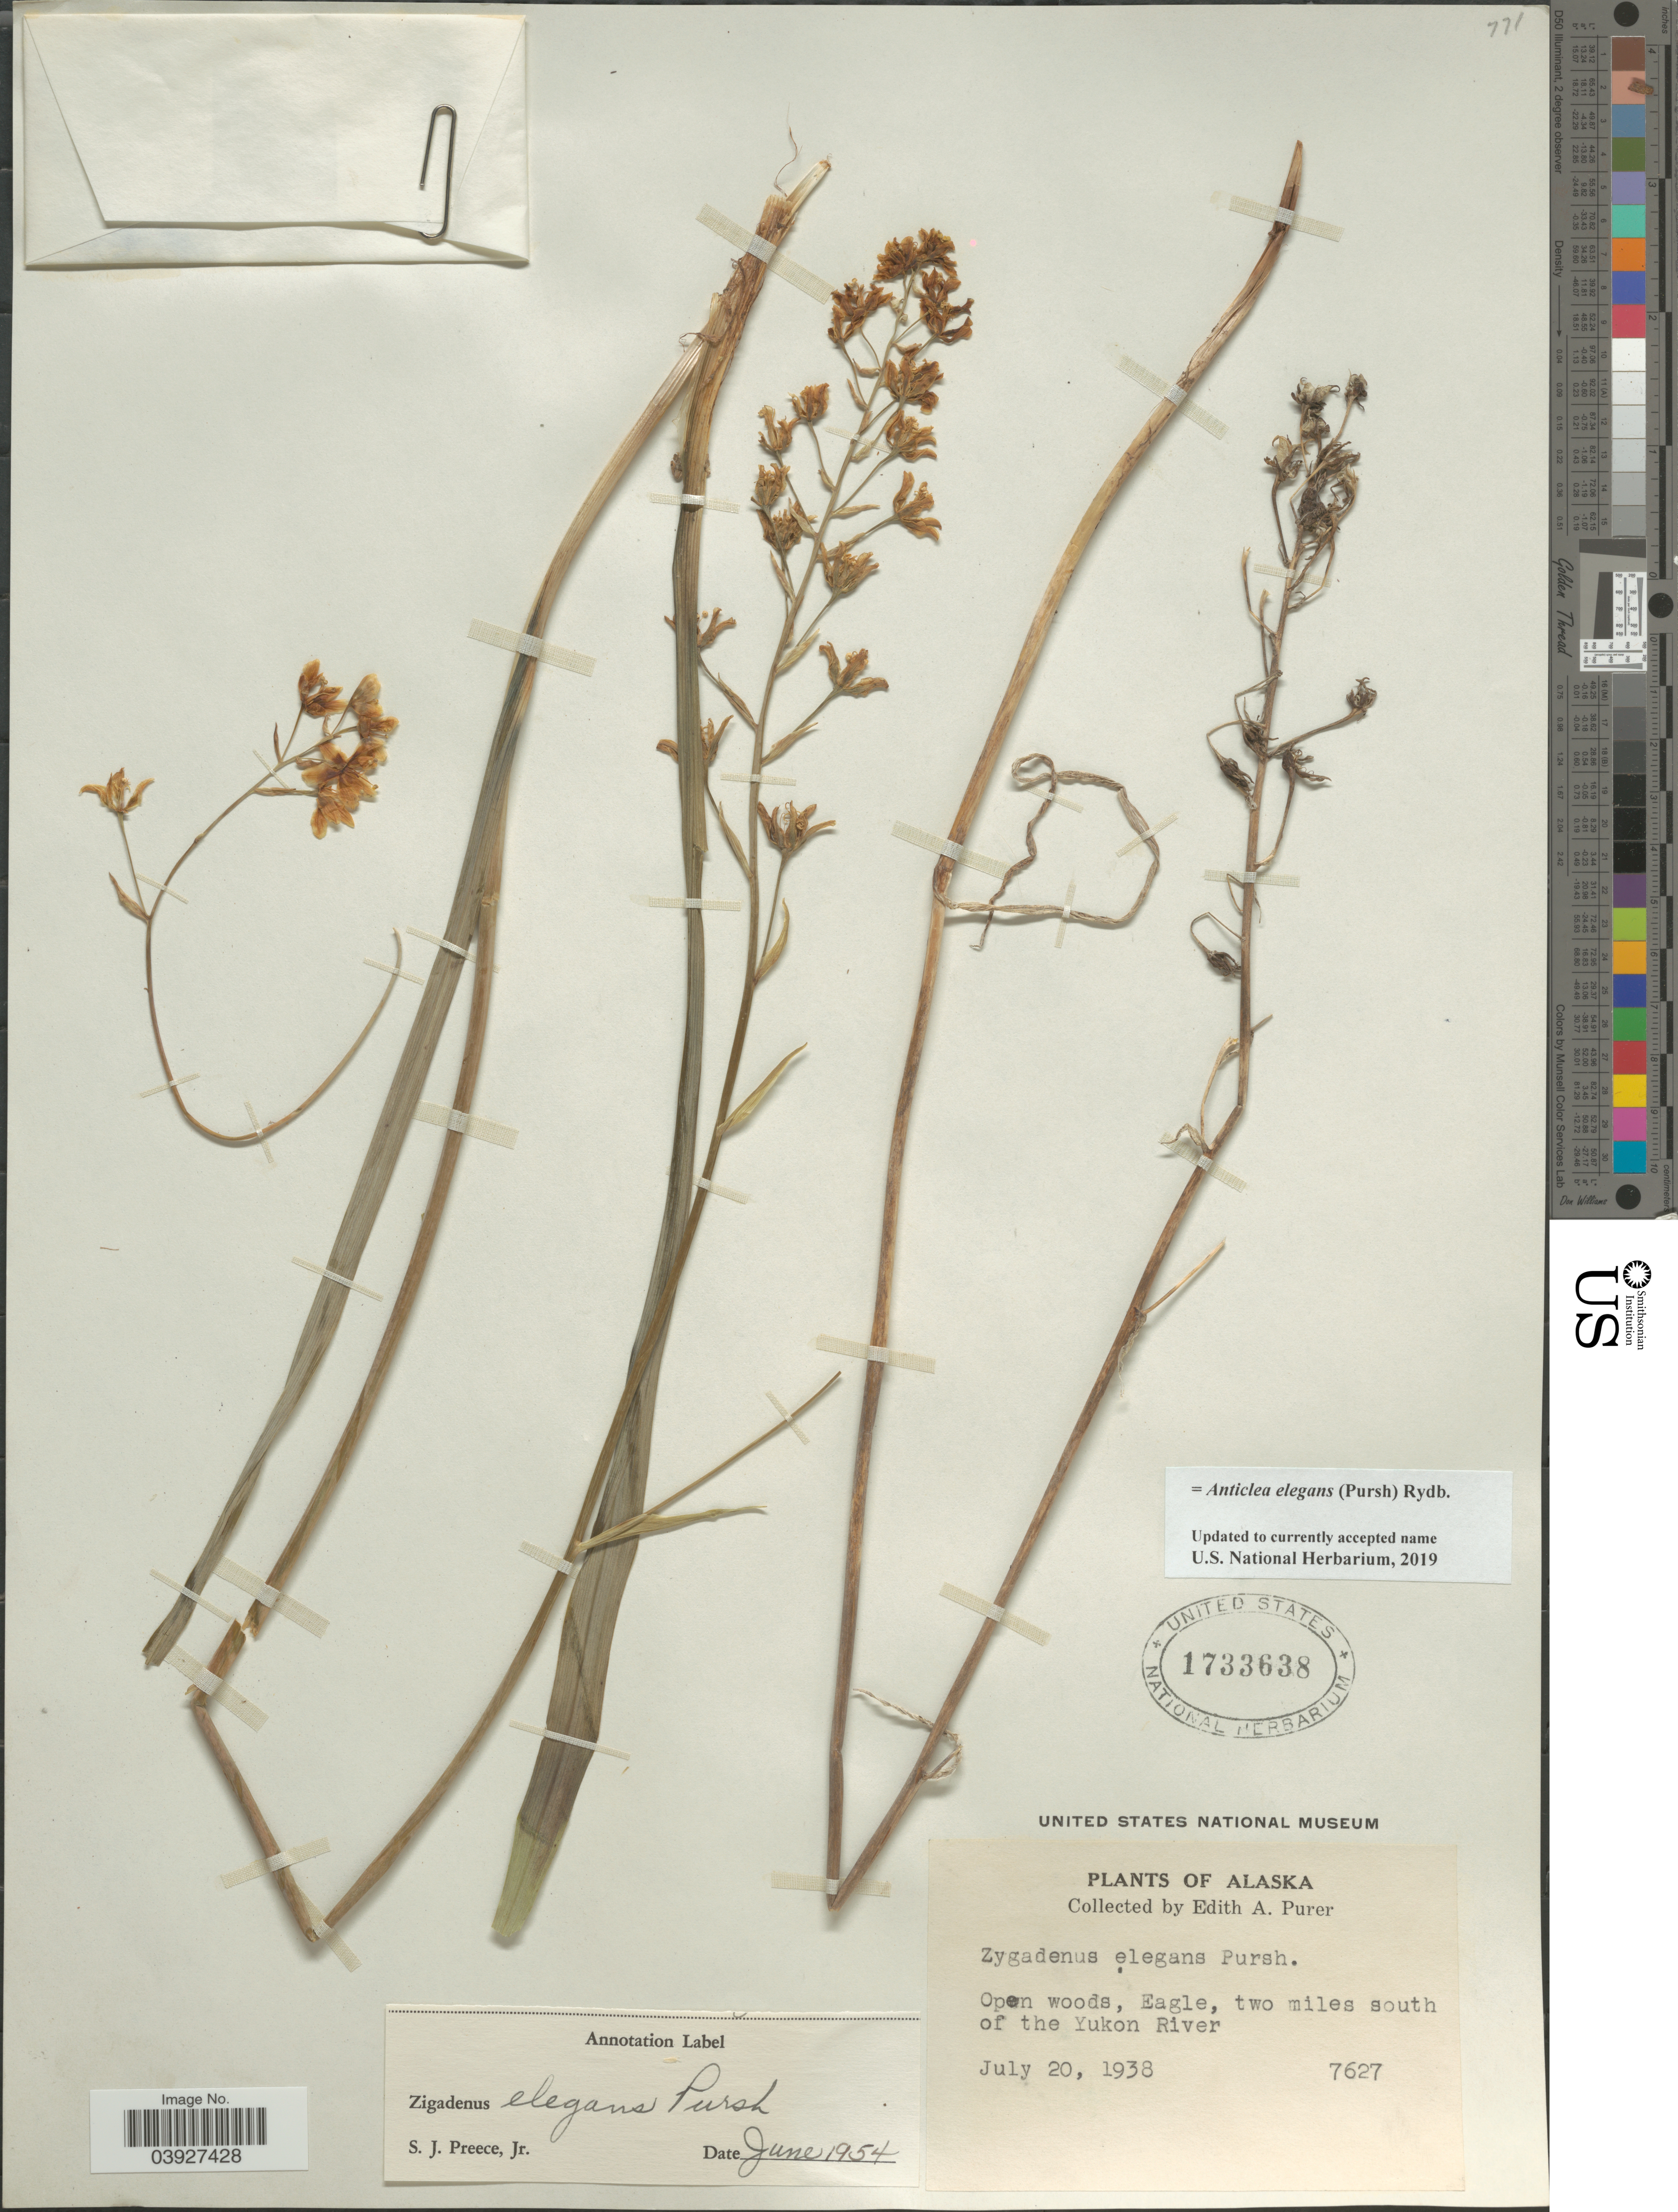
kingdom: Plantae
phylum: Tracheophyta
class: Liliopsida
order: Liliales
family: Melanthiaceae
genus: Anticlea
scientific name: Anticlea elegans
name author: (Pursh) Rydb.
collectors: E. Purer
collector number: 7627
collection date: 1938-07-20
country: United States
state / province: Alaska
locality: Open woods, Eagle, two miles south of the Yukon River.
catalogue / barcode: US 1733638